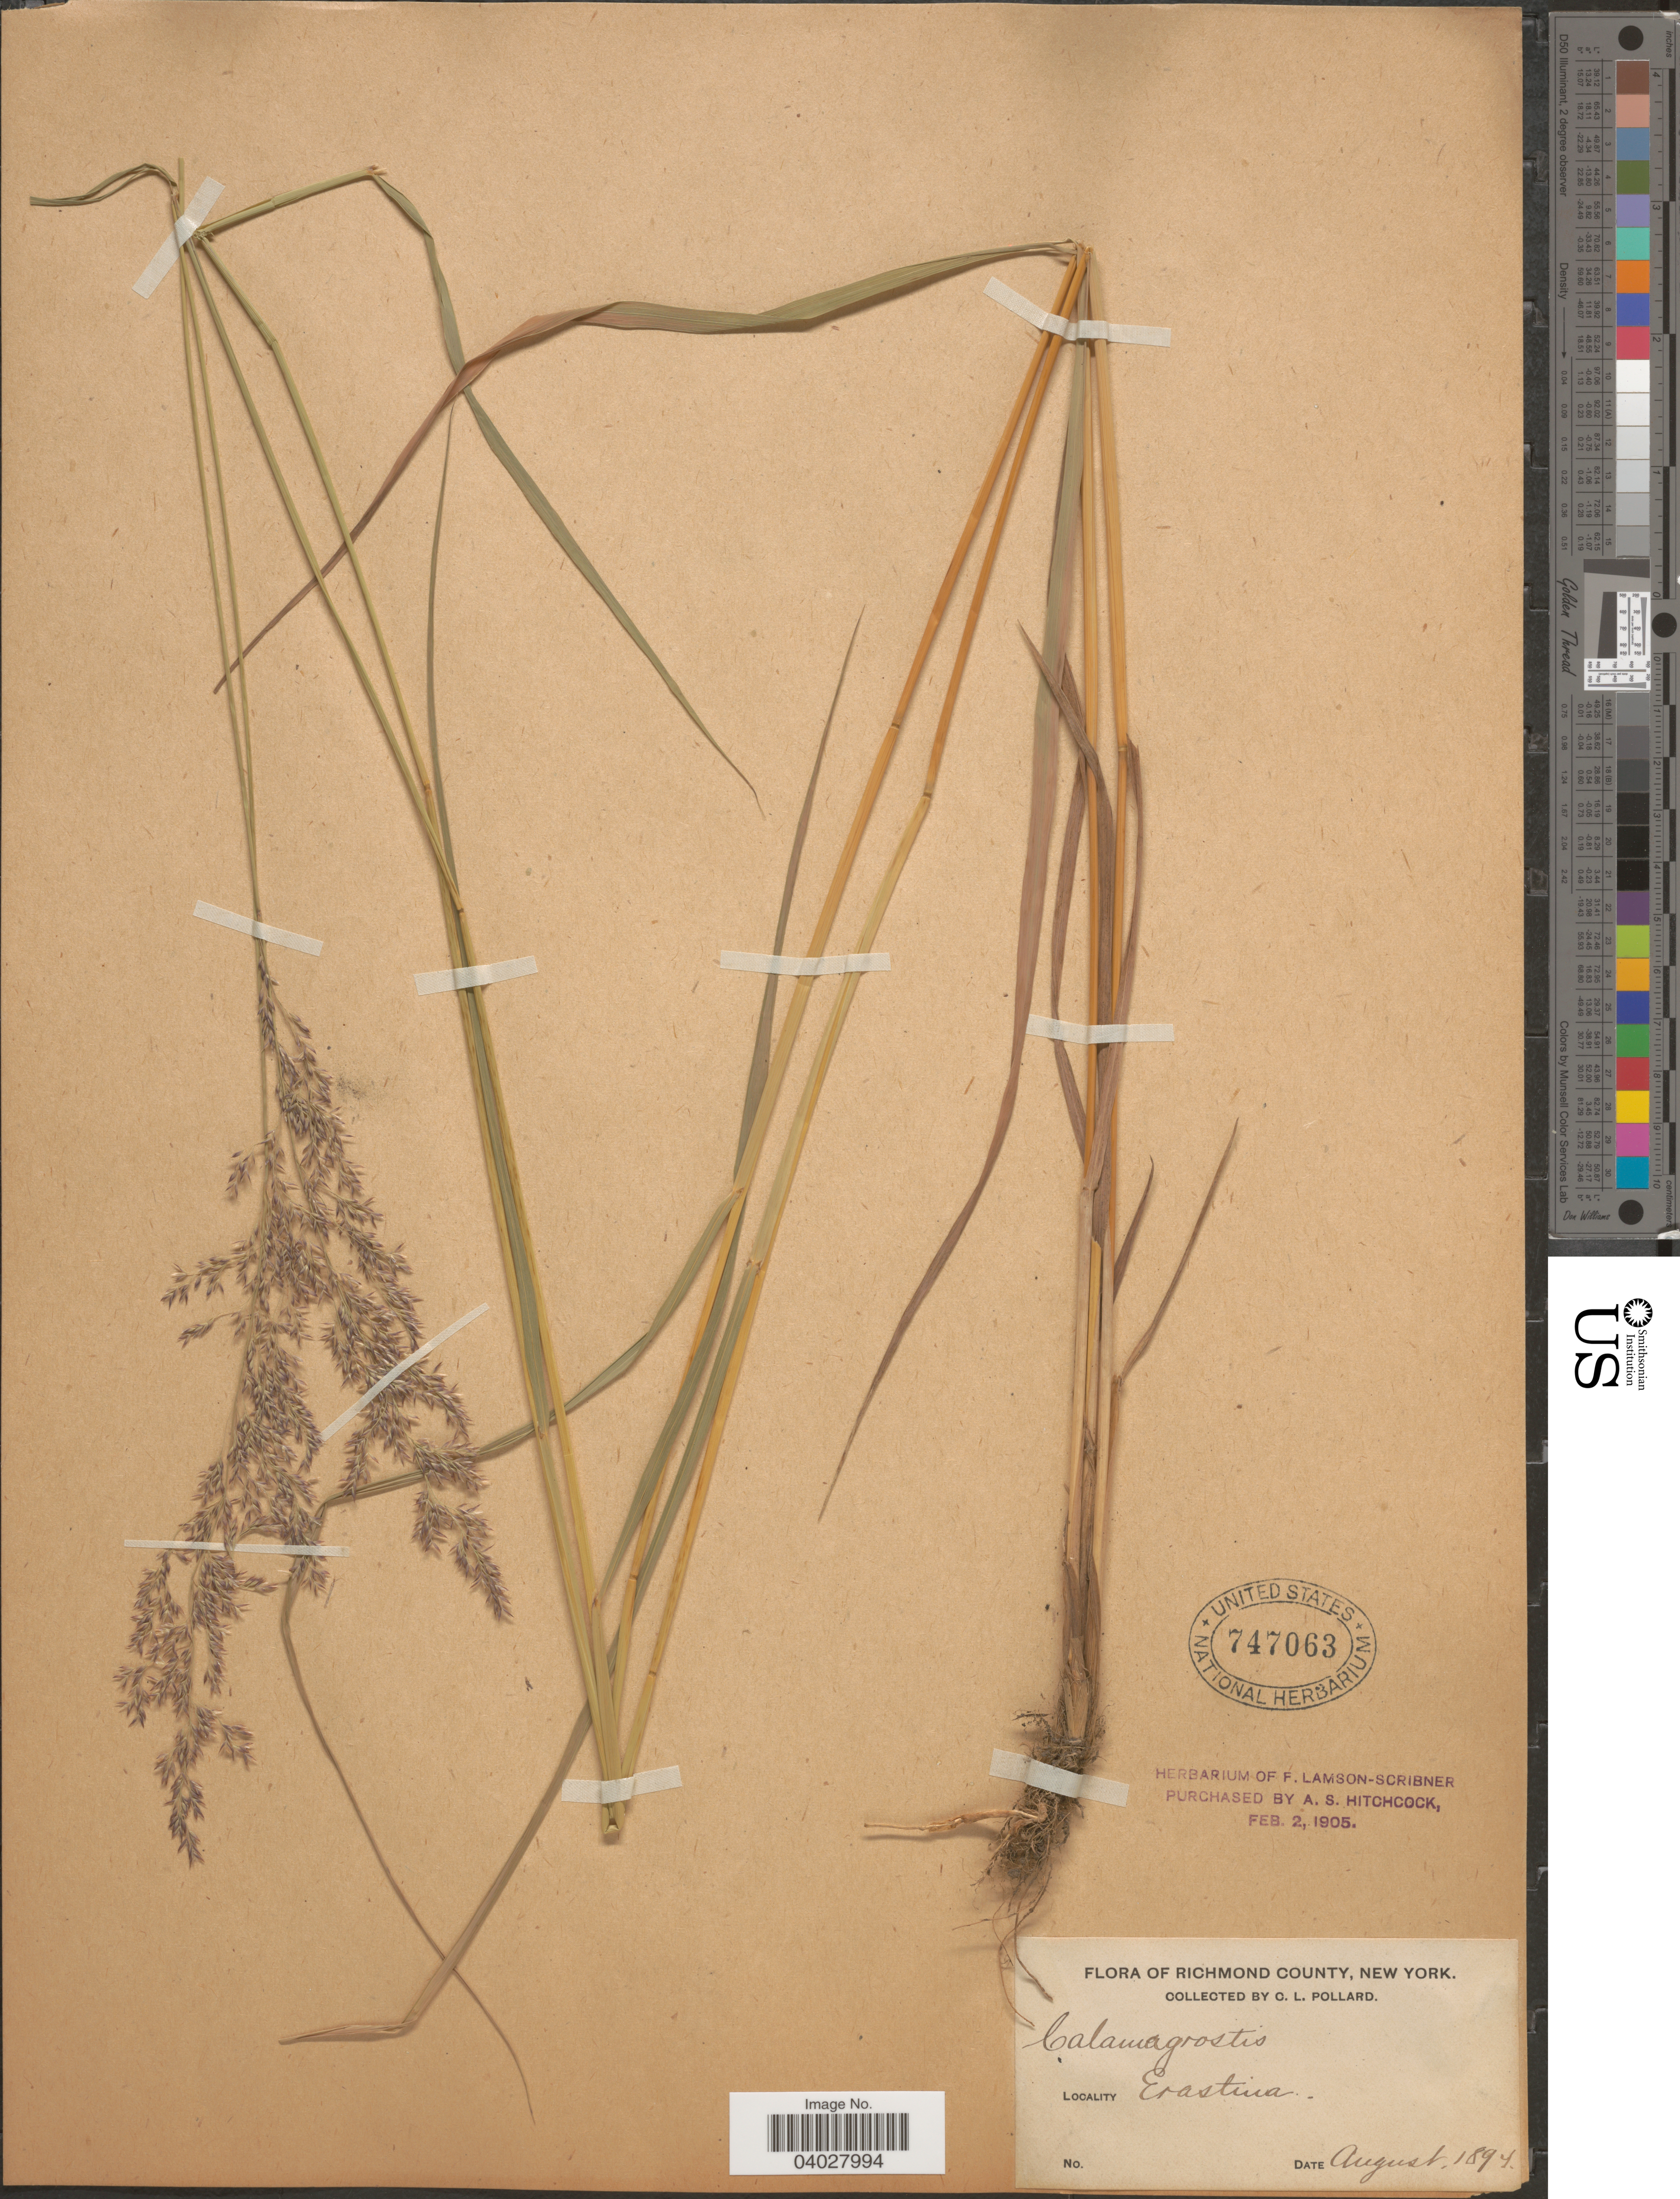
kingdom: Plantae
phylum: Tracheophyta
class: Liliopsida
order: Poales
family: Poaceae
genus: Calamagrostis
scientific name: Calamagrostis canadensis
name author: (Michx.) P. Beauv.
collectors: C. L. Pollard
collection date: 1894-08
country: United States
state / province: New York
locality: Richmond County. Erastina.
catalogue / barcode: US 747063